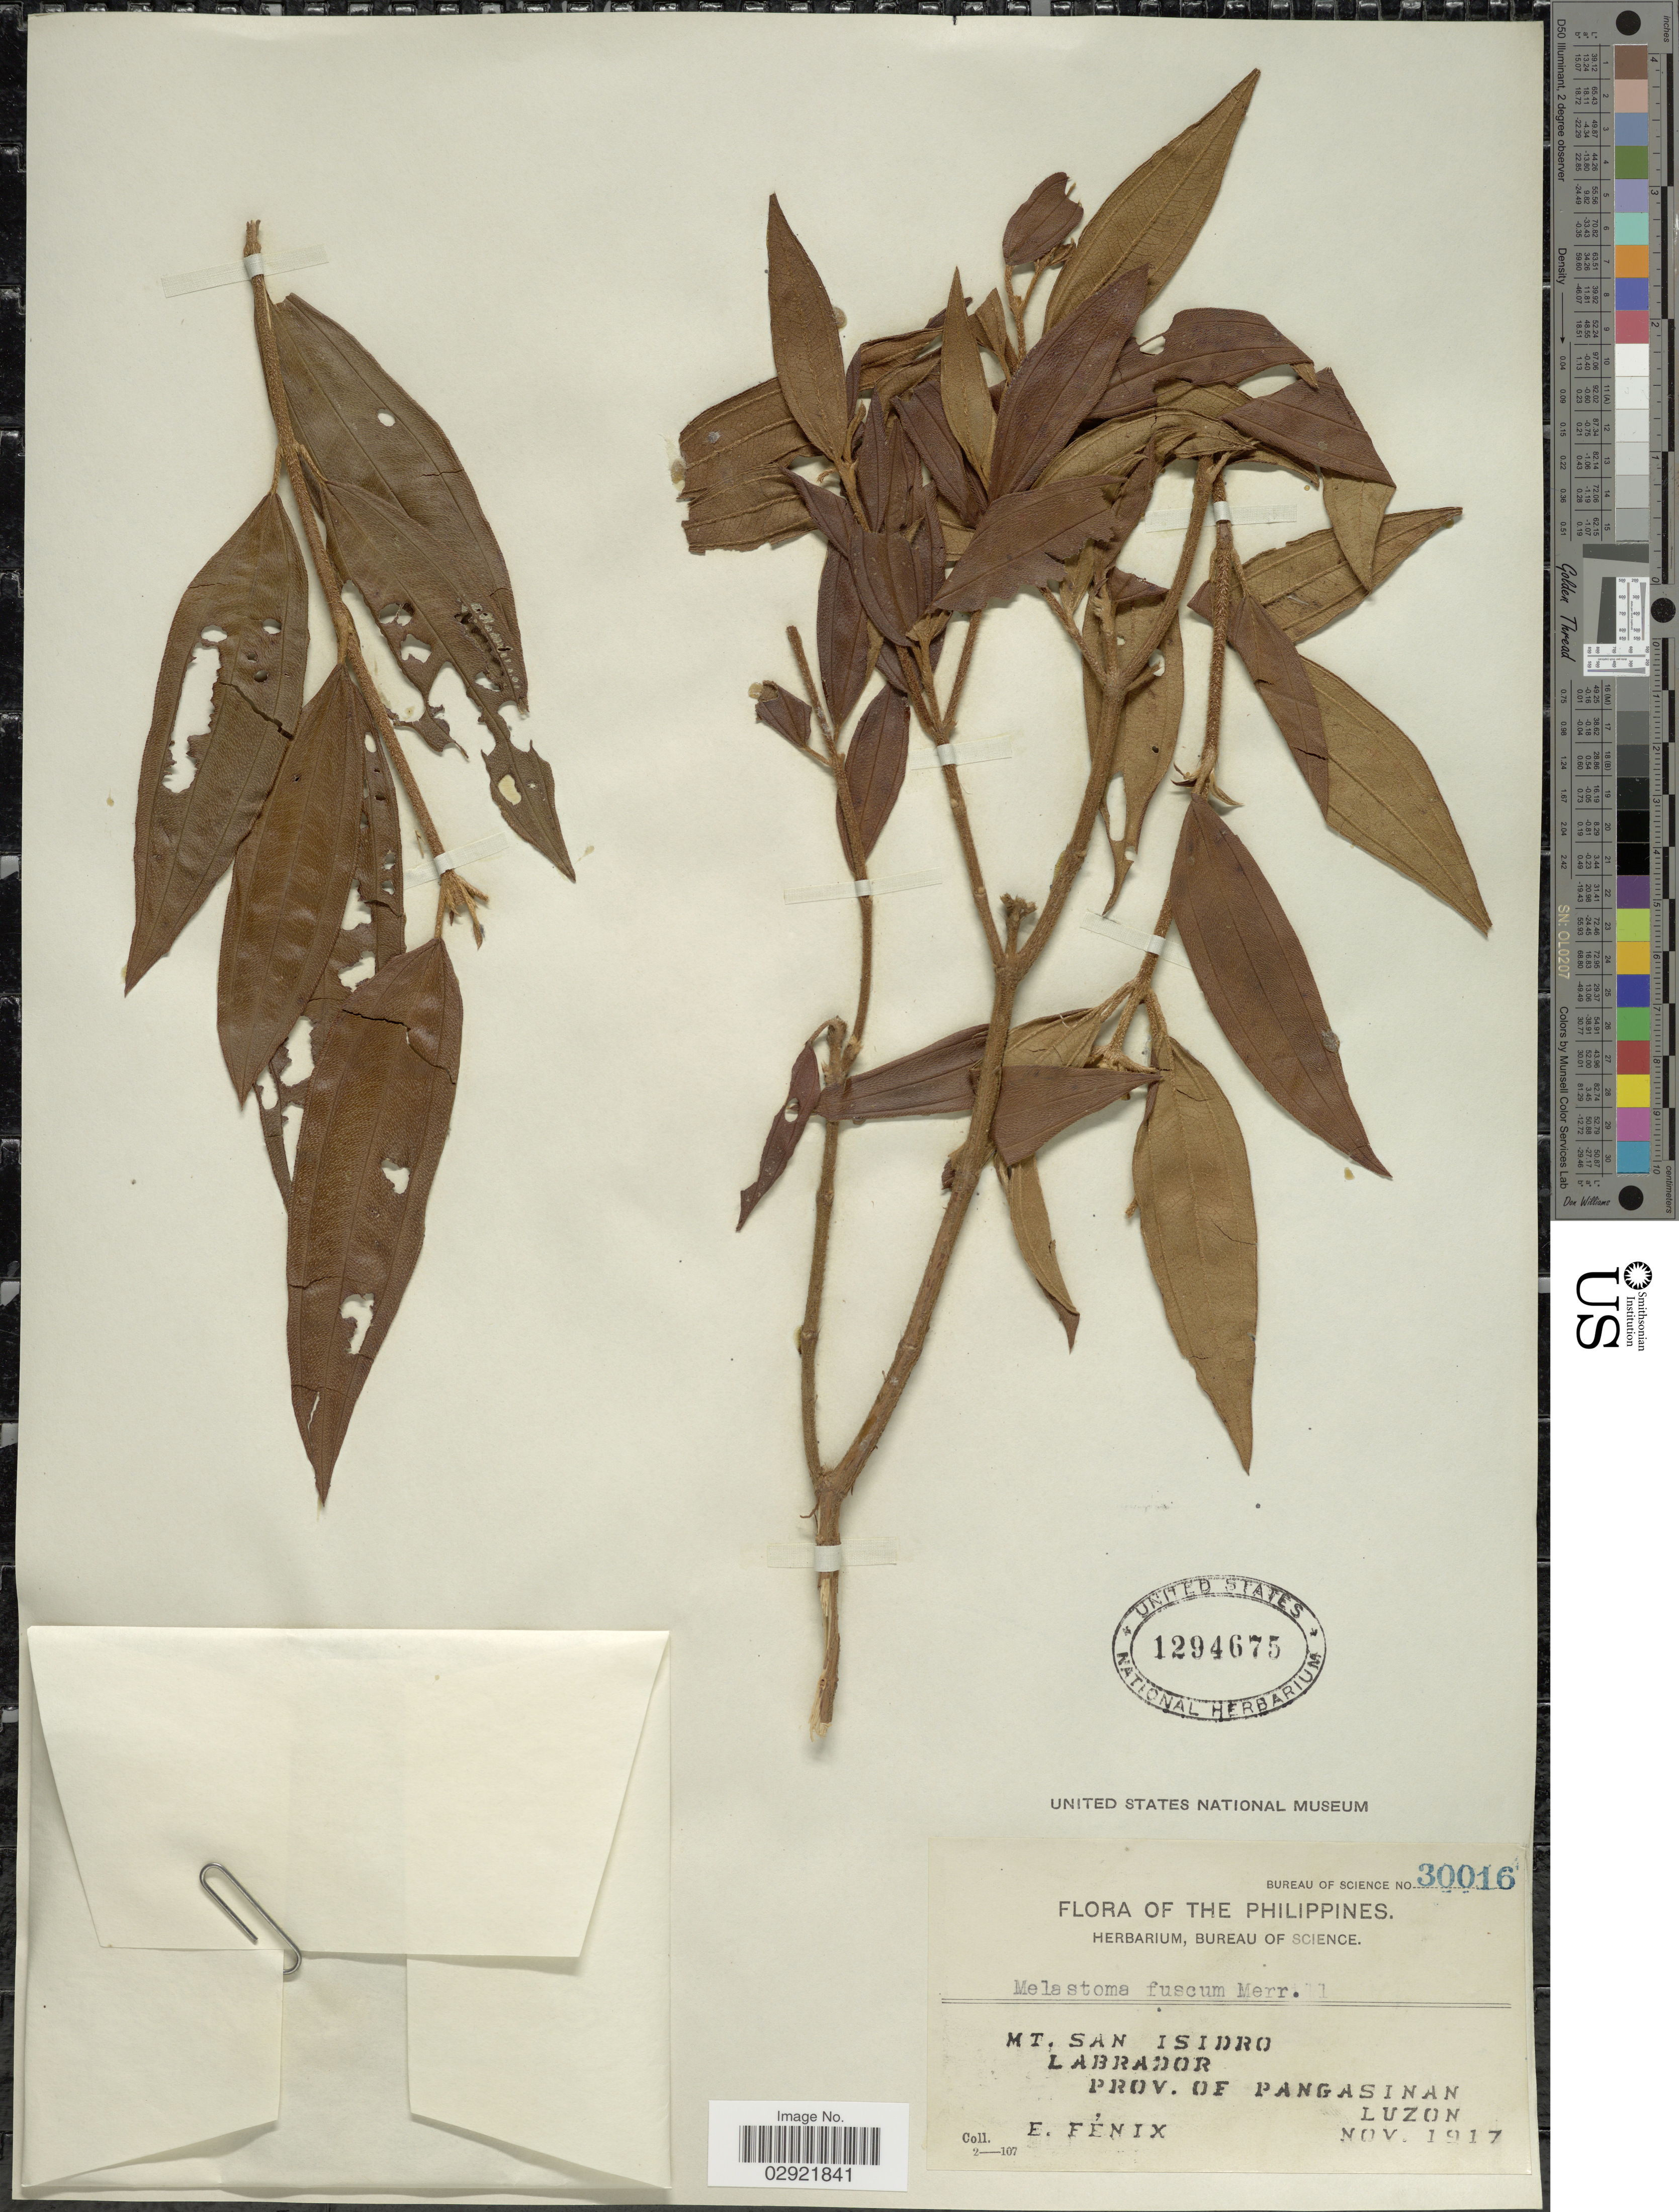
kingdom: Plantae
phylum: Tracheophyta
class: Magnoliopsida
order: Myrtales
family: Melastomataceae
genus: Melastoma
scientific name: Melastoma malabathricum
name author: L.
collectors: E. Fénix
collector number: Bureau of Science 30016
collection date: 1917-11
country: Philippines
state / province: Cordillera (Administrative Region)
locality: Mt. San Isidro. Labrador. Prov. of Pangasinan. Luzon.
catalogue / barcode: US 1294675